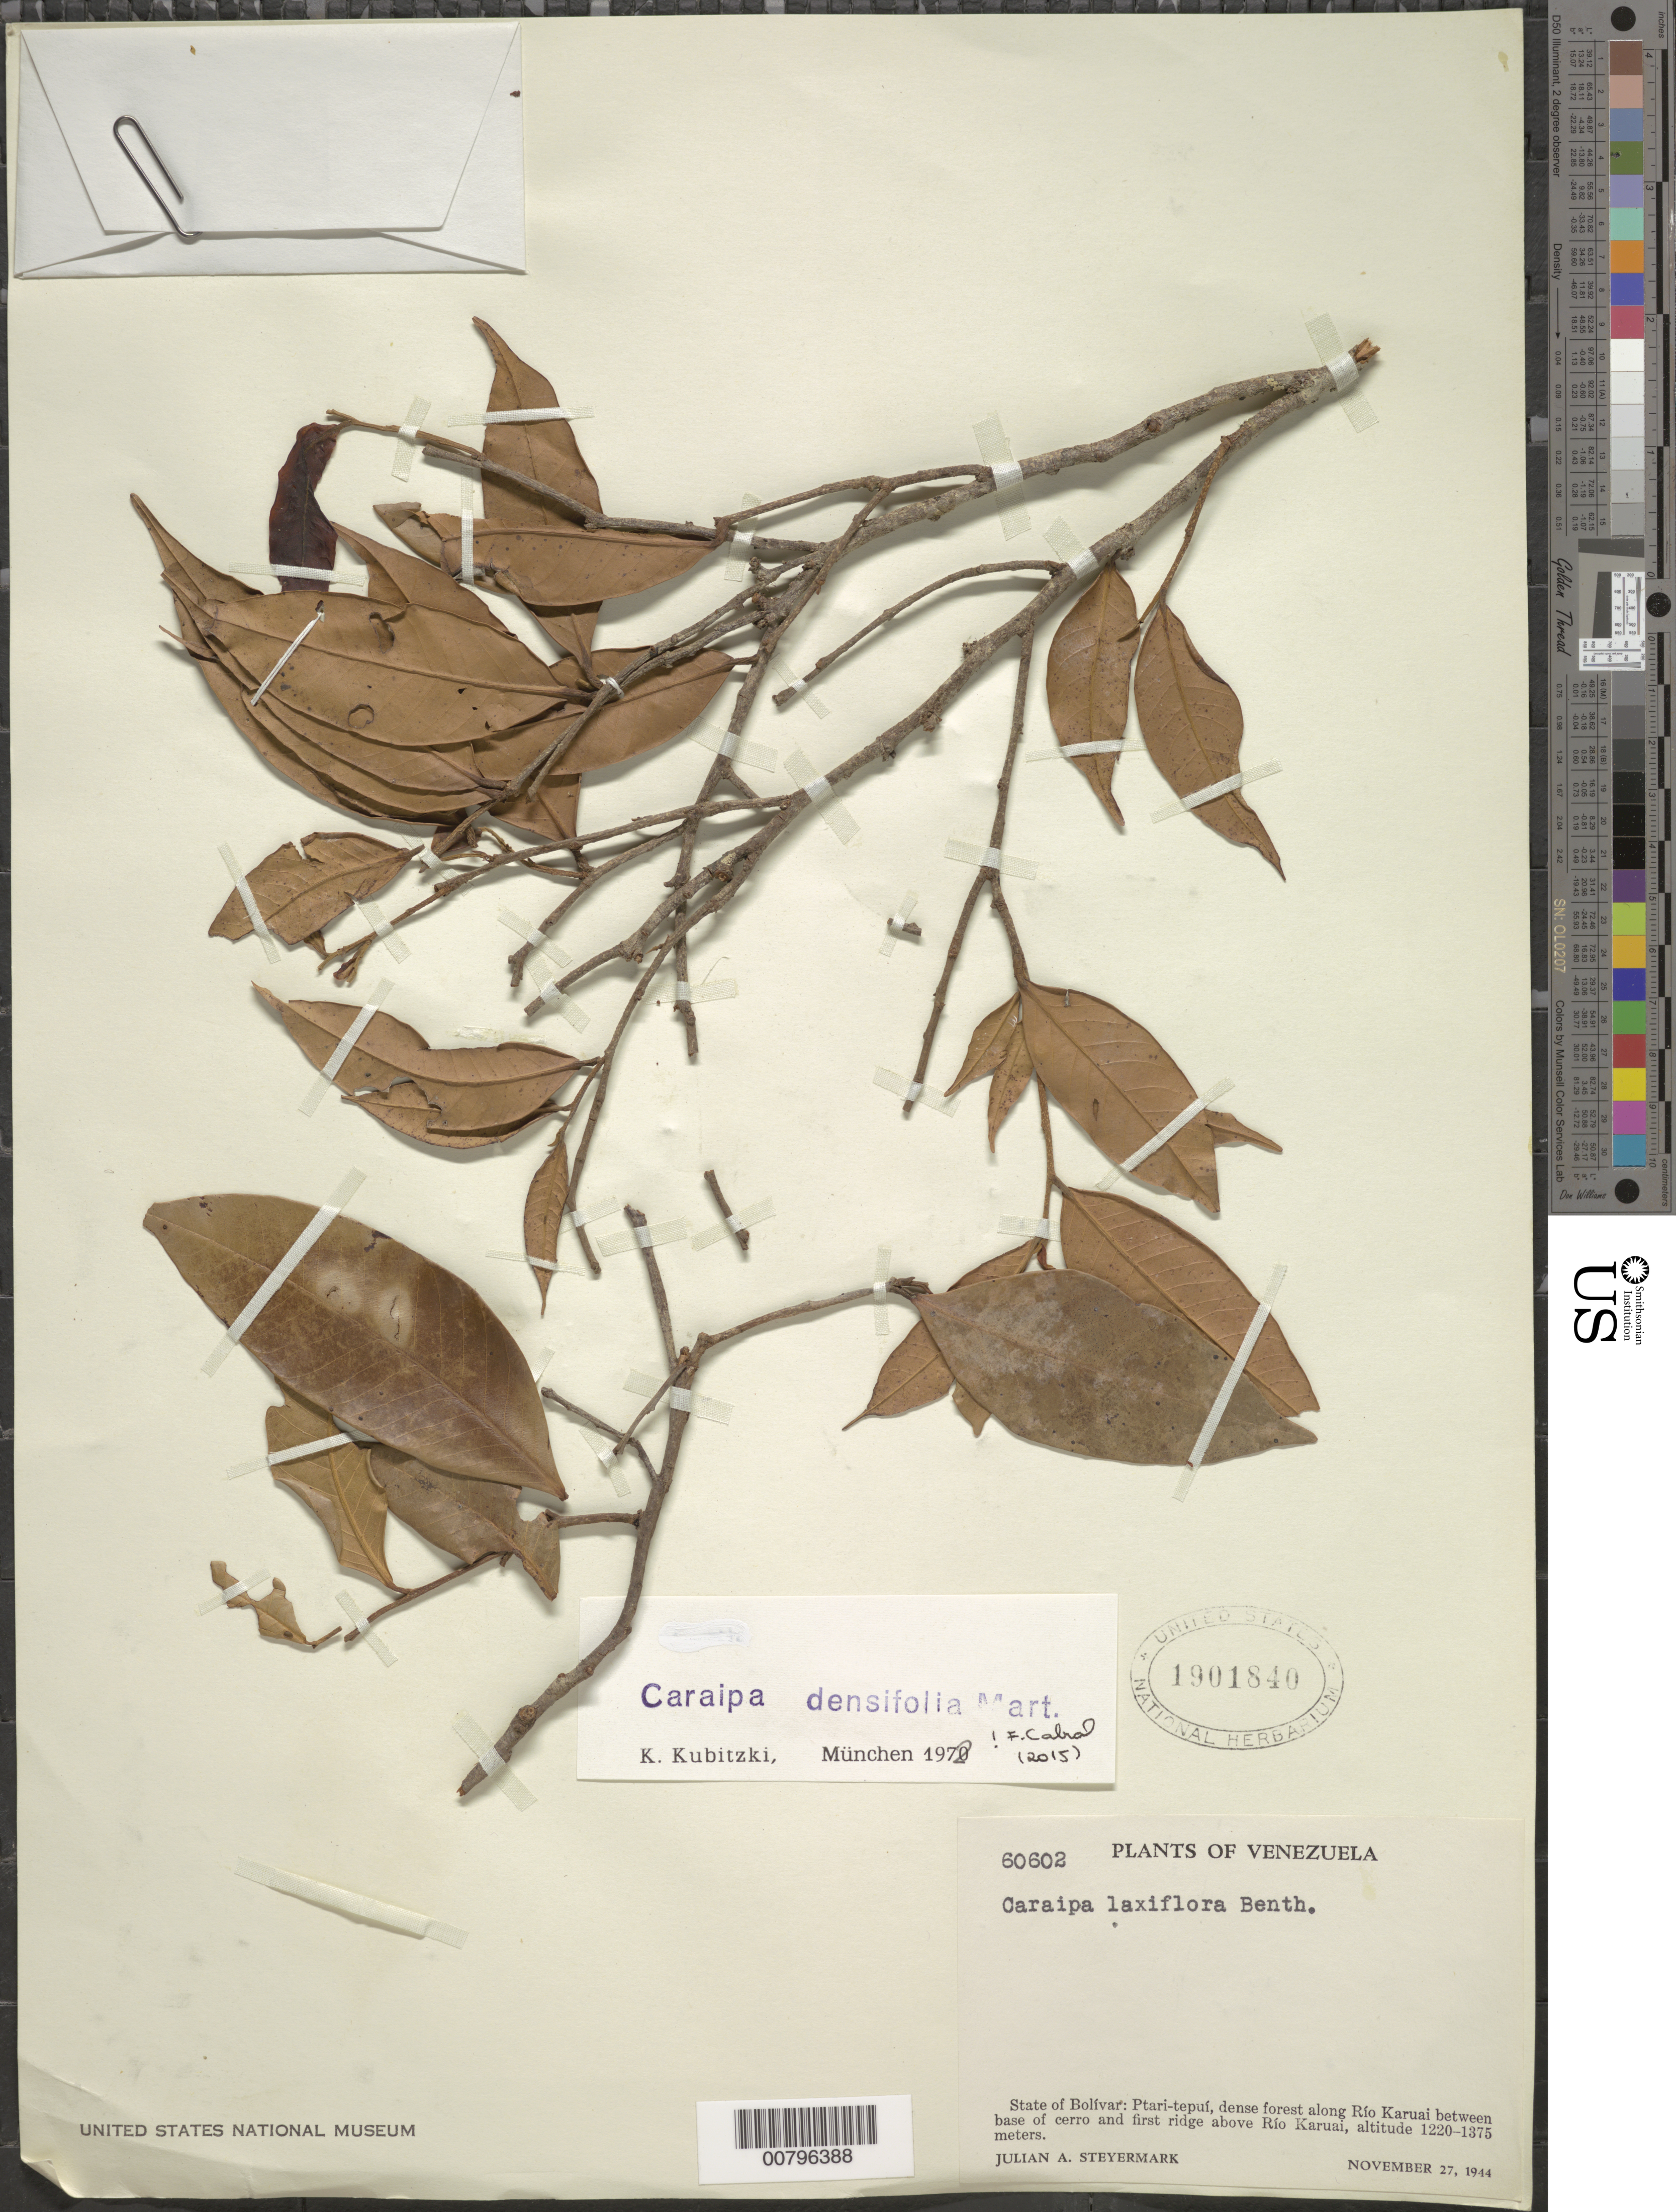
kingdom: Plantae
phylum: Tracheophyta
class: Magnoliopsida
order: Malpighiales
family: Calophyllaceae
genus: Caraipa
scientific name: Caraipa densifolia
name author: Mart.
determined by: (M) Universitat Munchen, Institut fur Systematische Botanik (GERMANY)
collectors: J. Steyermark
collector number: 60602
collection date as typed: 27-Nov-44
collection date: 1944-11-27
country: Venezuela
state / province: Bolívar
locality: Ptari-tepuí, between Río Karuai and first ridge above Río Karuai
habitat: Dense forest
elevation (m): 1220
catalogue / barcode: US 1901840